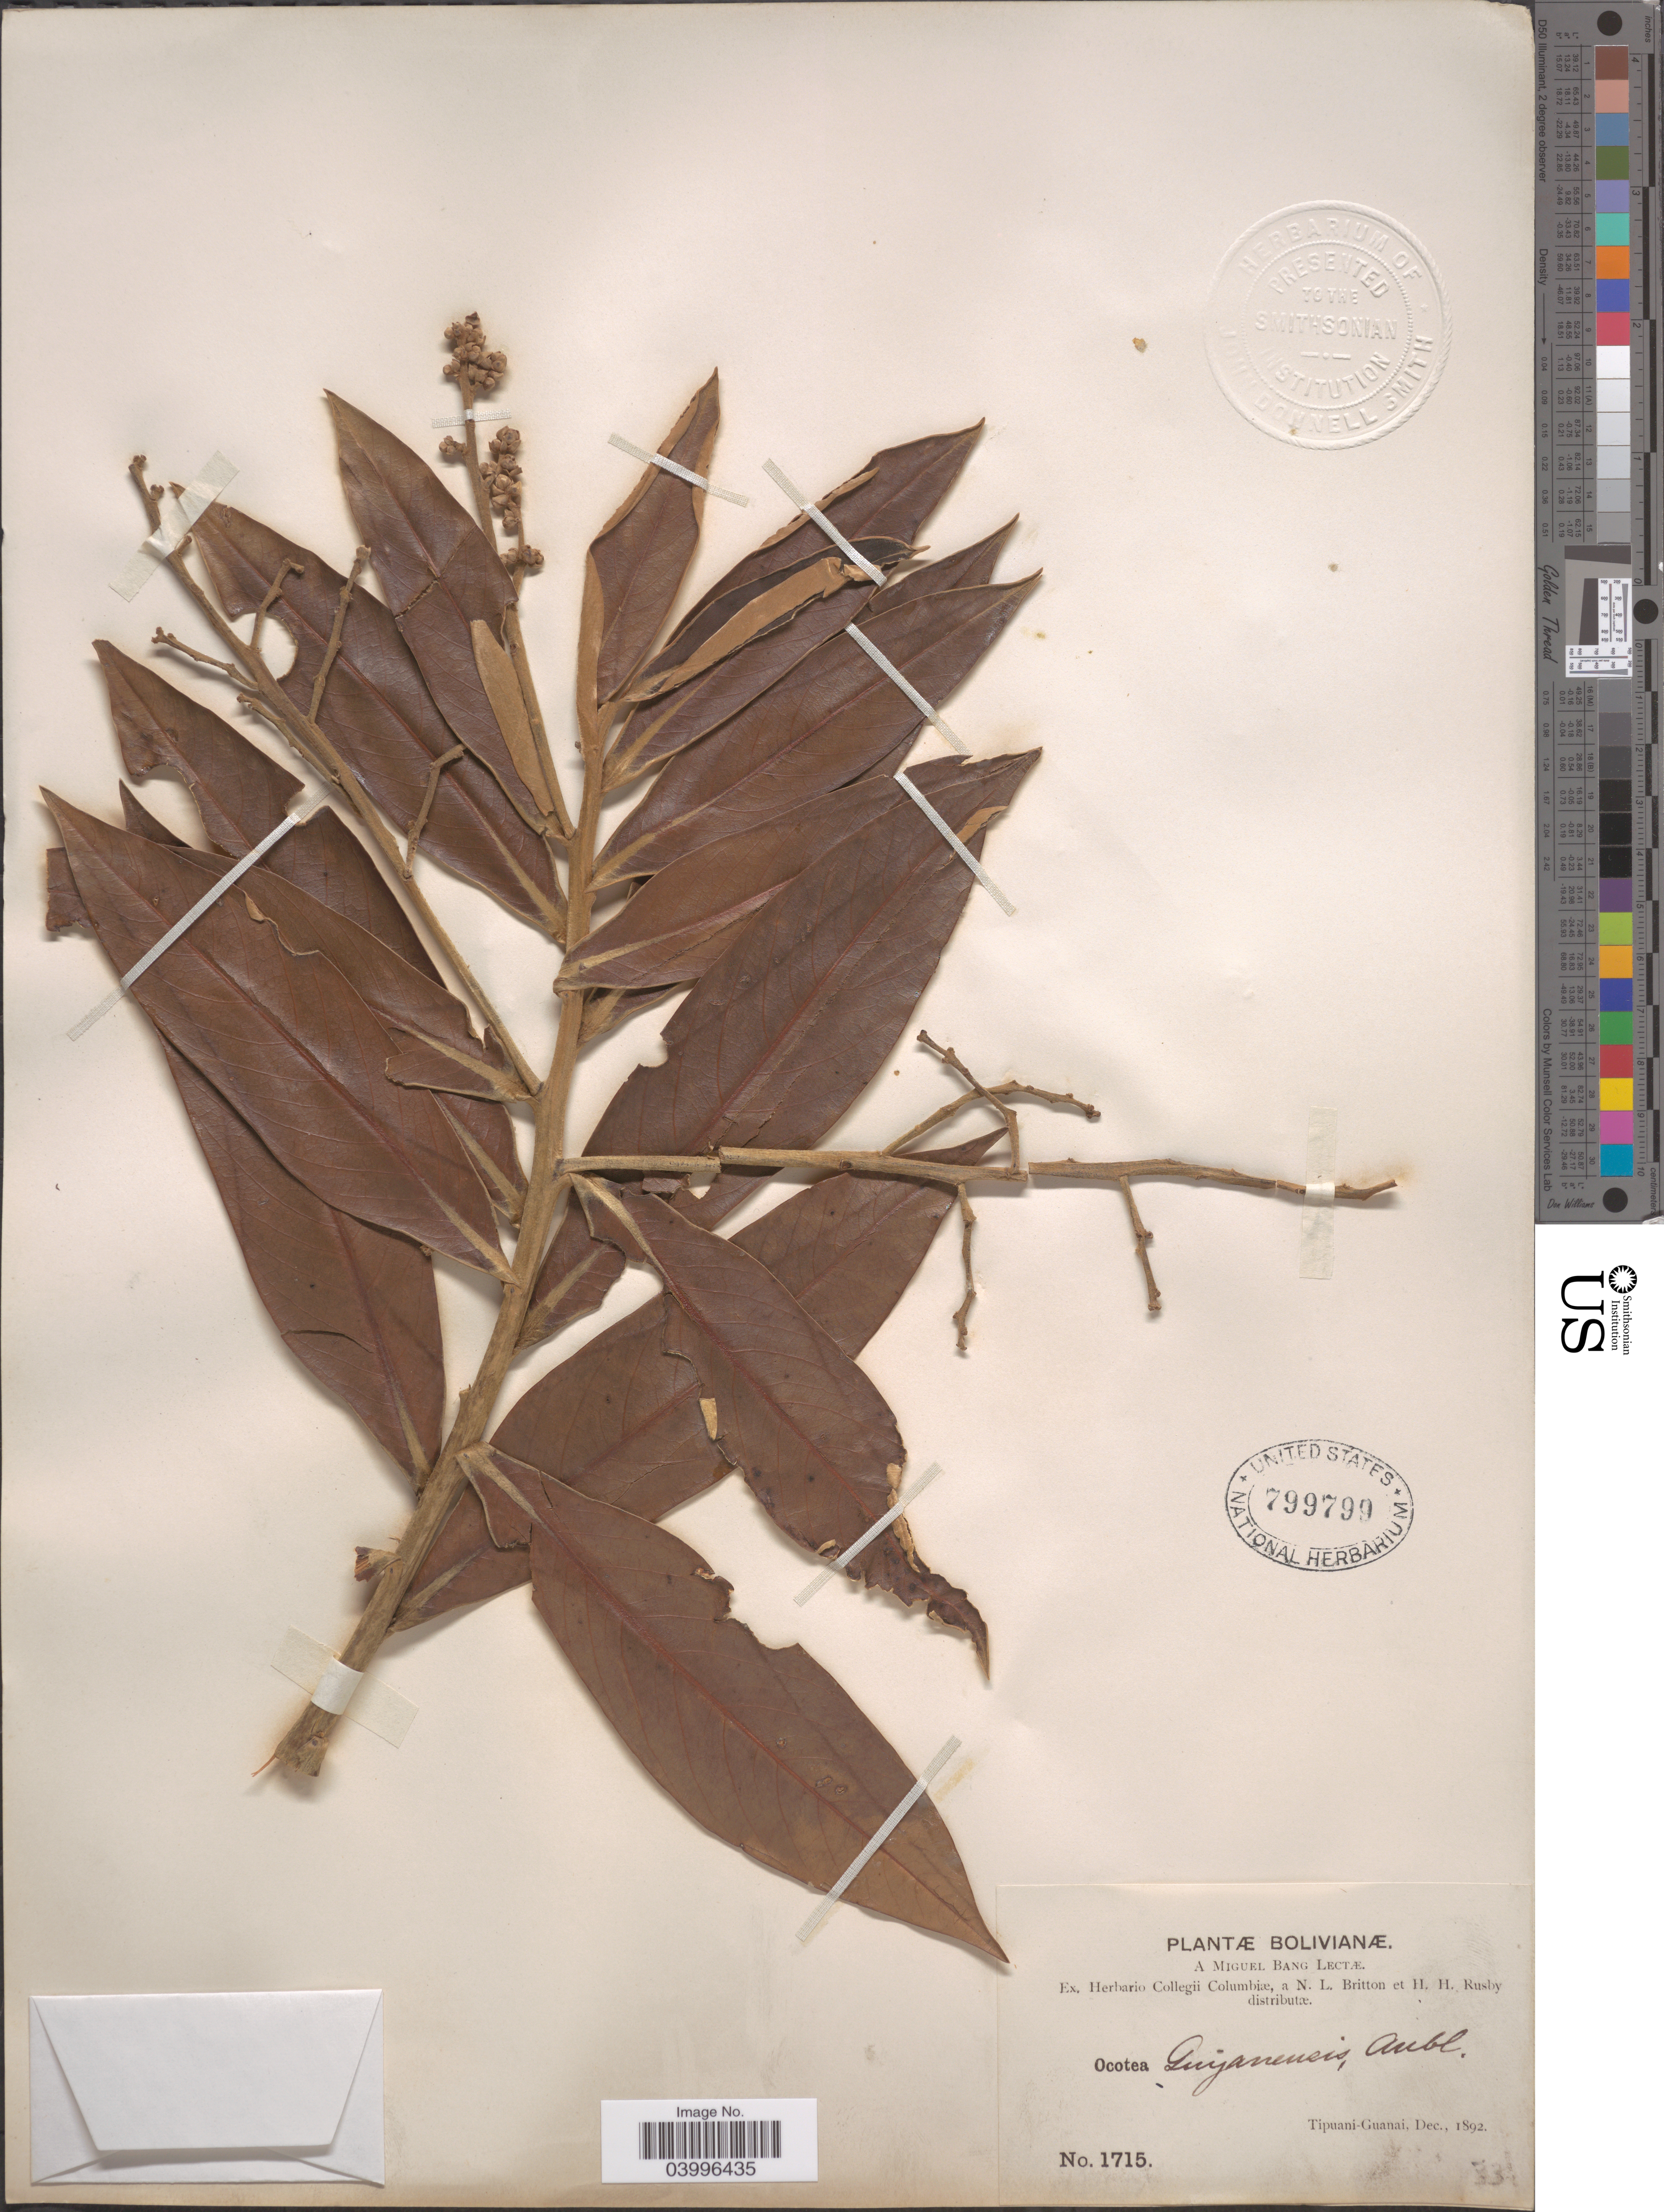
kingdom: Plantae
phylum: Tracheophyta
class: Magnoliopsida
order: Laurales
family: Lauraceae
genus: Ocotea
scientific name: Ocotea guianensis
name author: Aubl.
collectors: M. Bang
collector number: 1715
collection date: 1892-12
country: Bolivia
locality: Tipuani-Guanai.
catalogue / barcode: US 799799